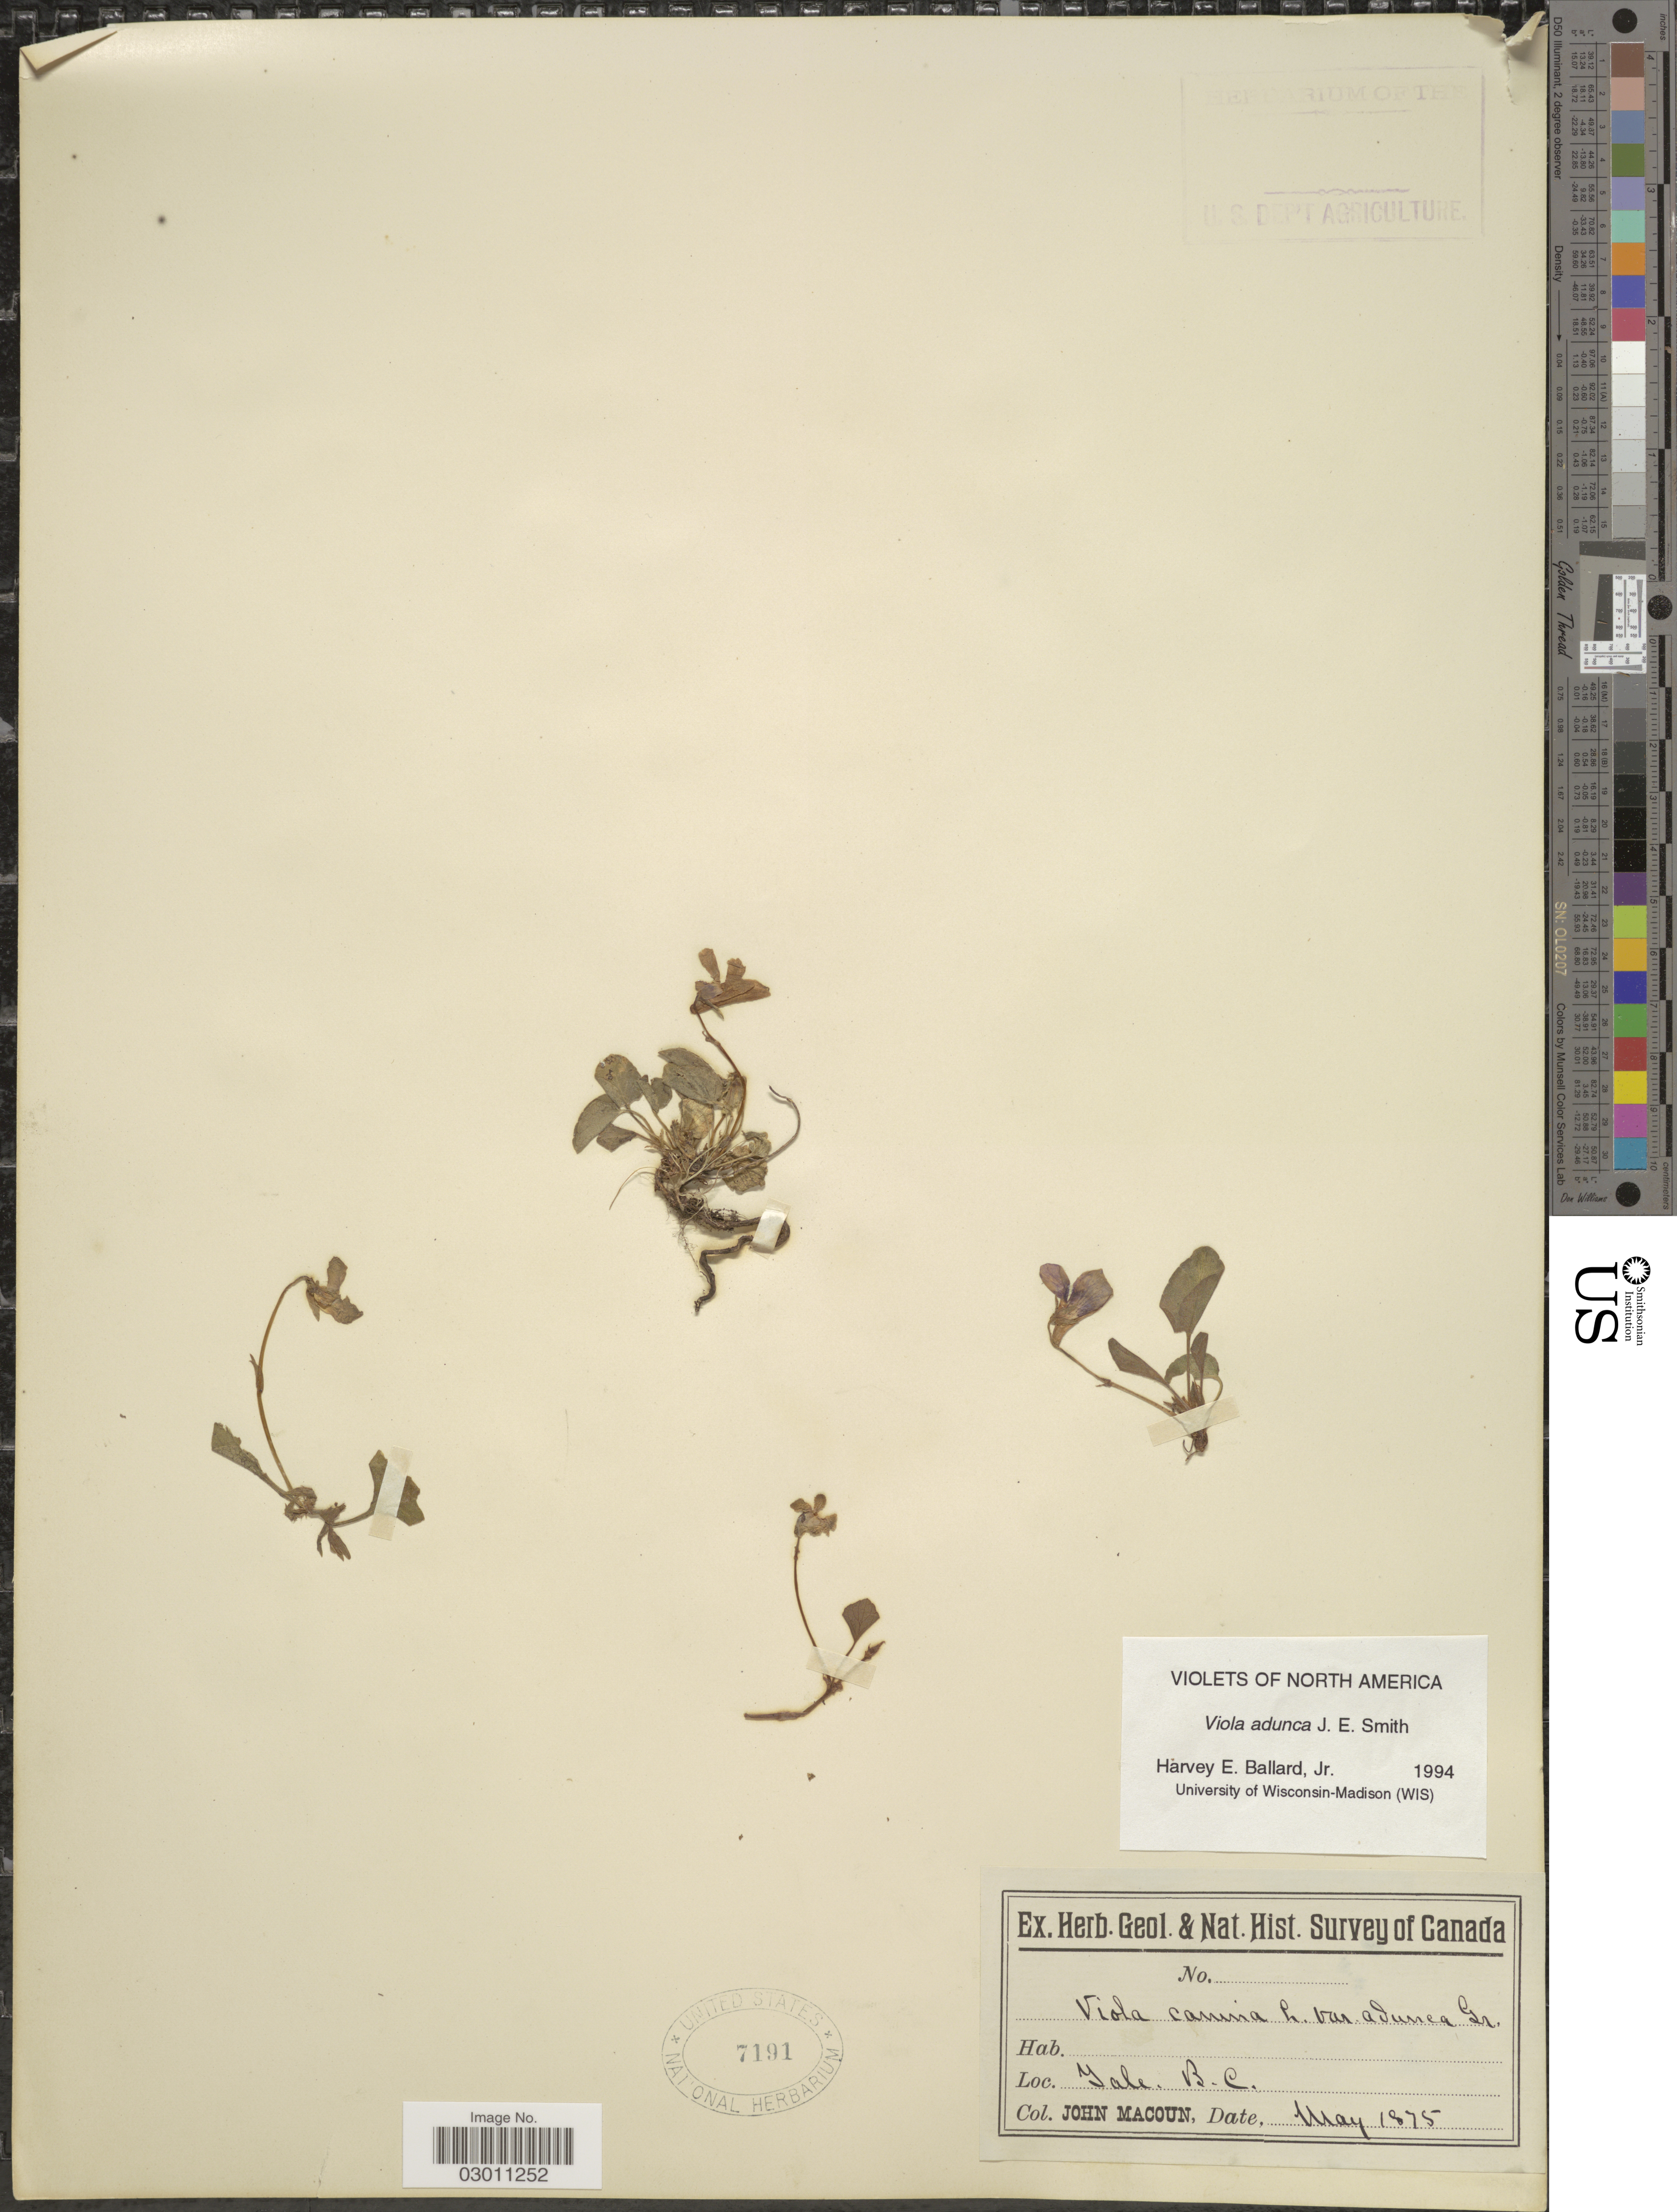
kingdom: Plantae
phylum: Tracheophyta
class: Magnoliopsida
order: Malpighiales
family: Violaceae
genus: Viola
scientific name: Viola adunca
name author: Sm.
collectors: J. Macoun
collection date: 1875-05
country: Canada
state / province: British Columbia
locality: Yale, B.C.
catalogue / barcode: US 7191